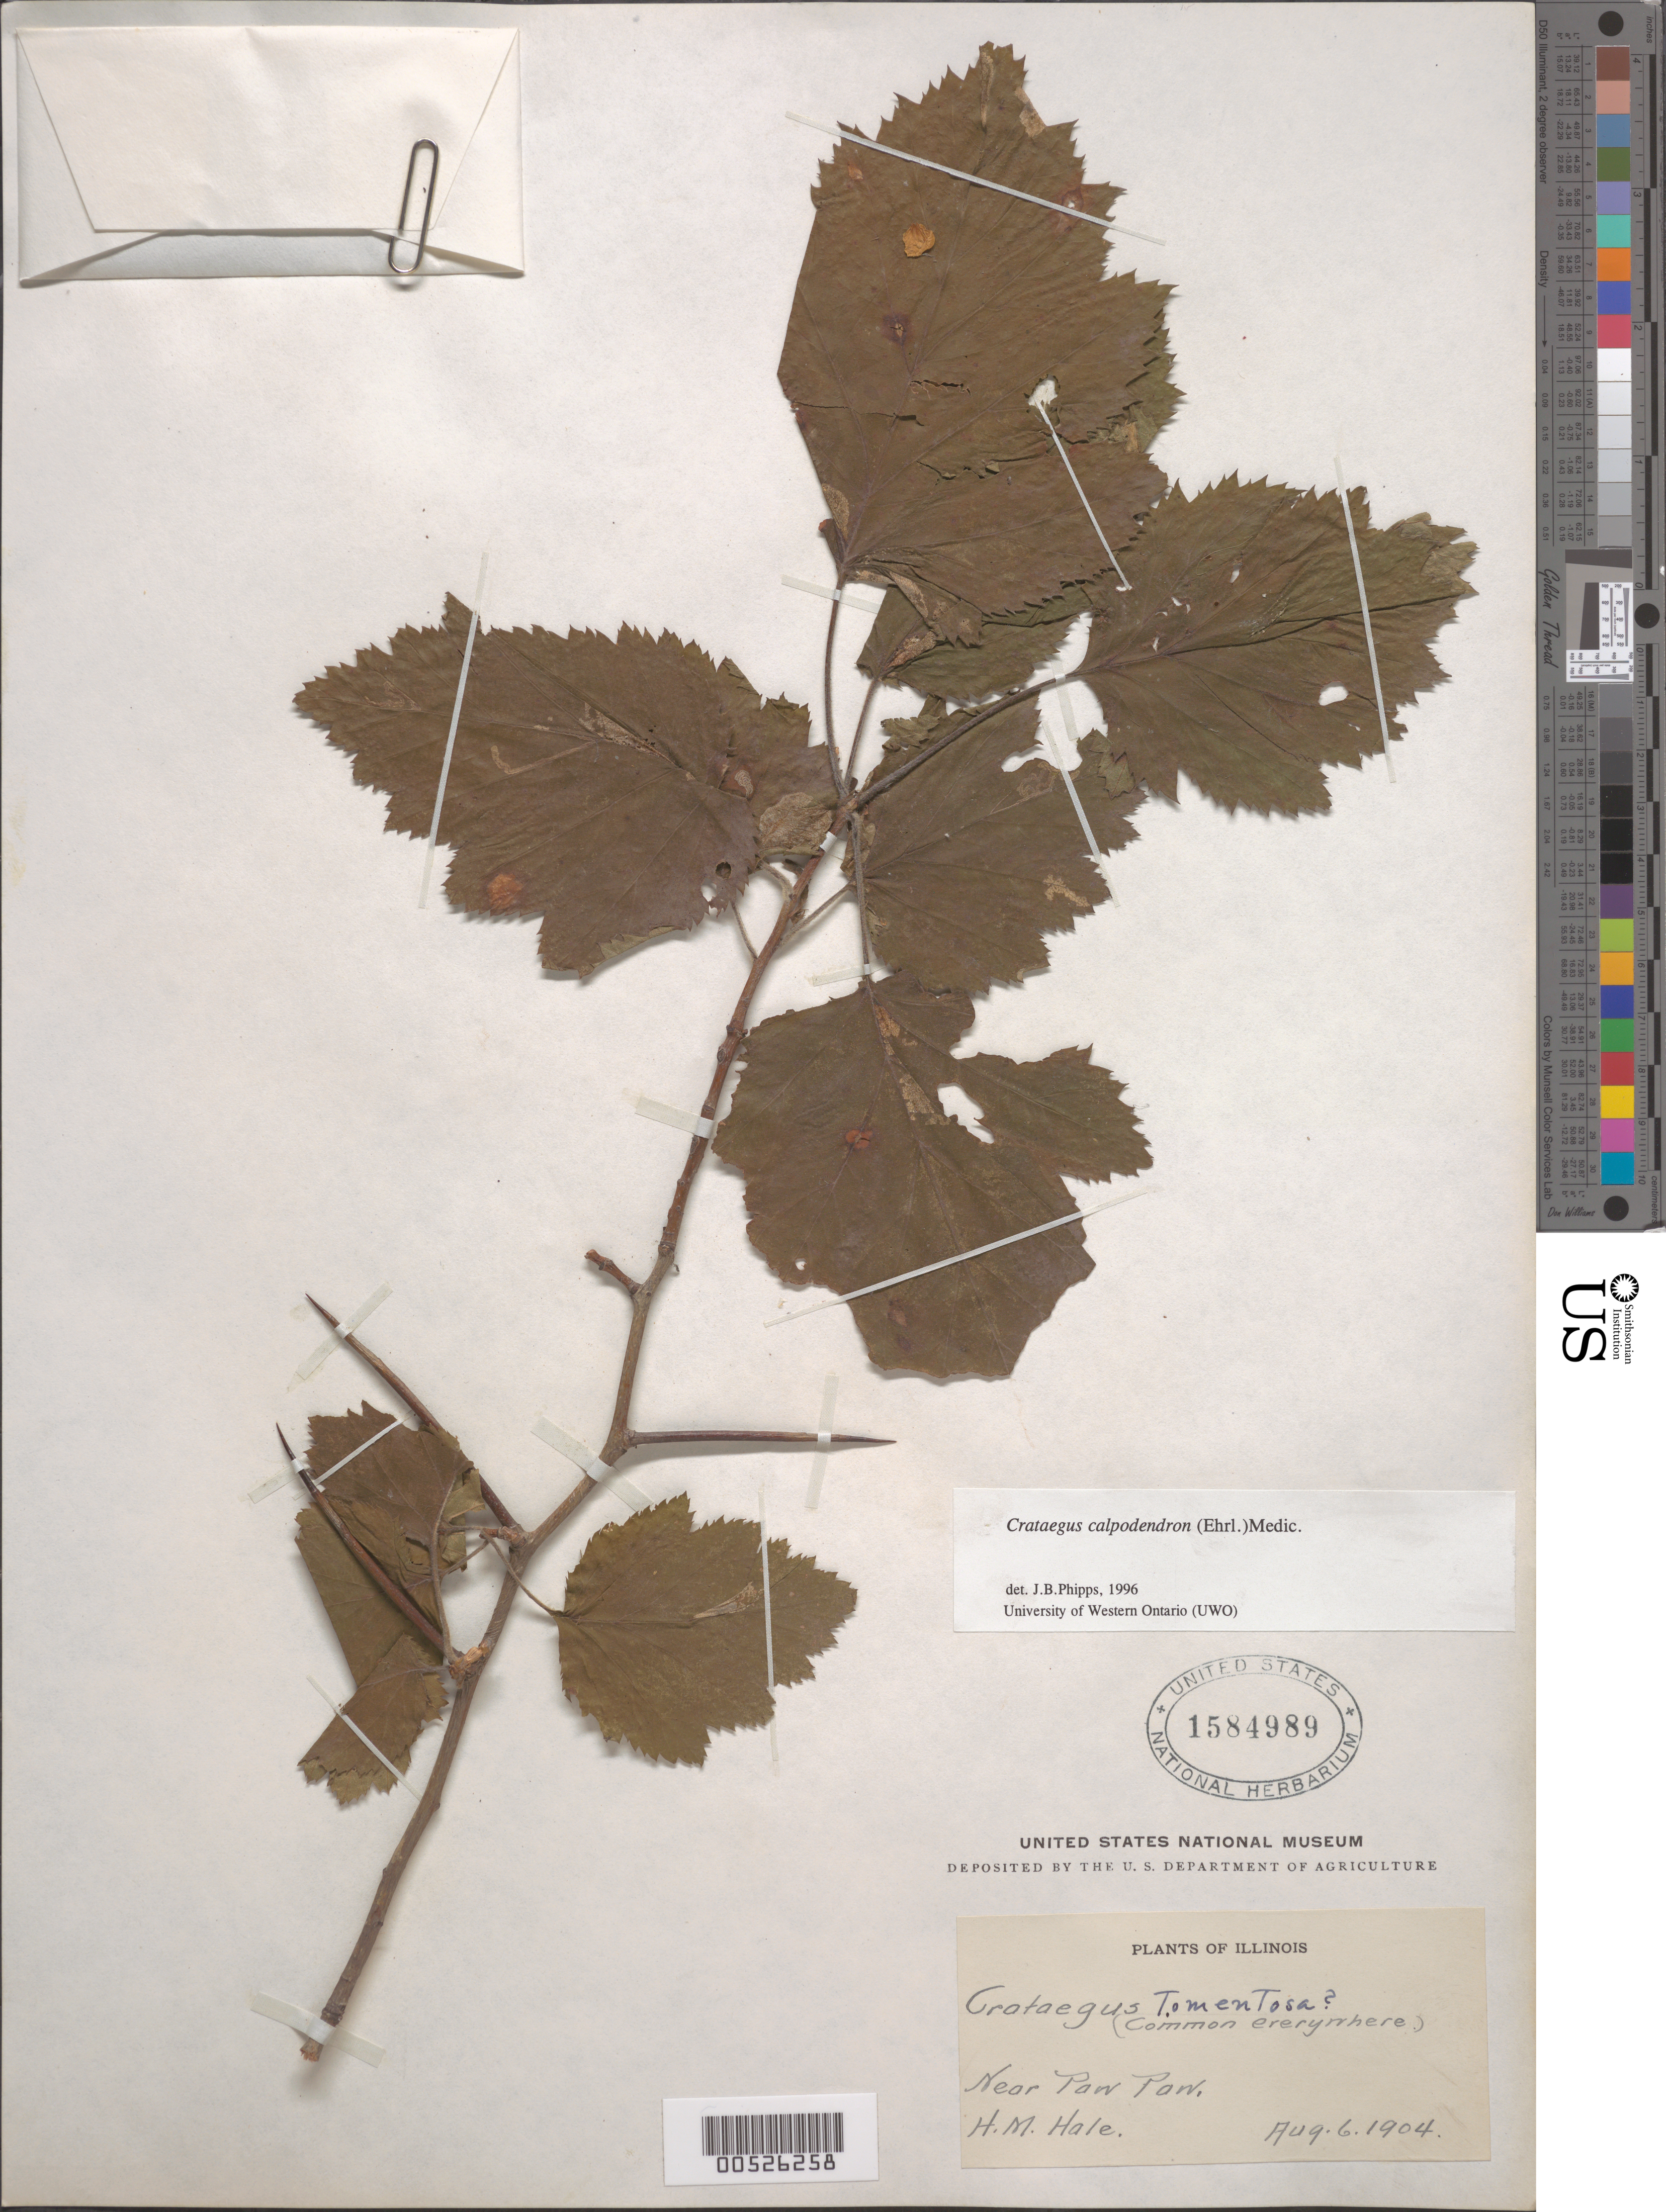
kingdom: Plantae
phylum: Tracheophyta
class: Magnoliopsida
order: Rosales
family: Rosaceae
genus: Crataegus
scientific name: Crataegus calpodendron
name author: (Ehrh.) Medik.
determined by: Phipps, James B., (UWO), University of Western Ontario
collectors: H. M. Hale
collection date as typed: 06 Aug 1904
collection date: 1904-08-06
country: United States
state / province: Illinois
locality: near Paw Paw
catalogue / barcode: US 1584989